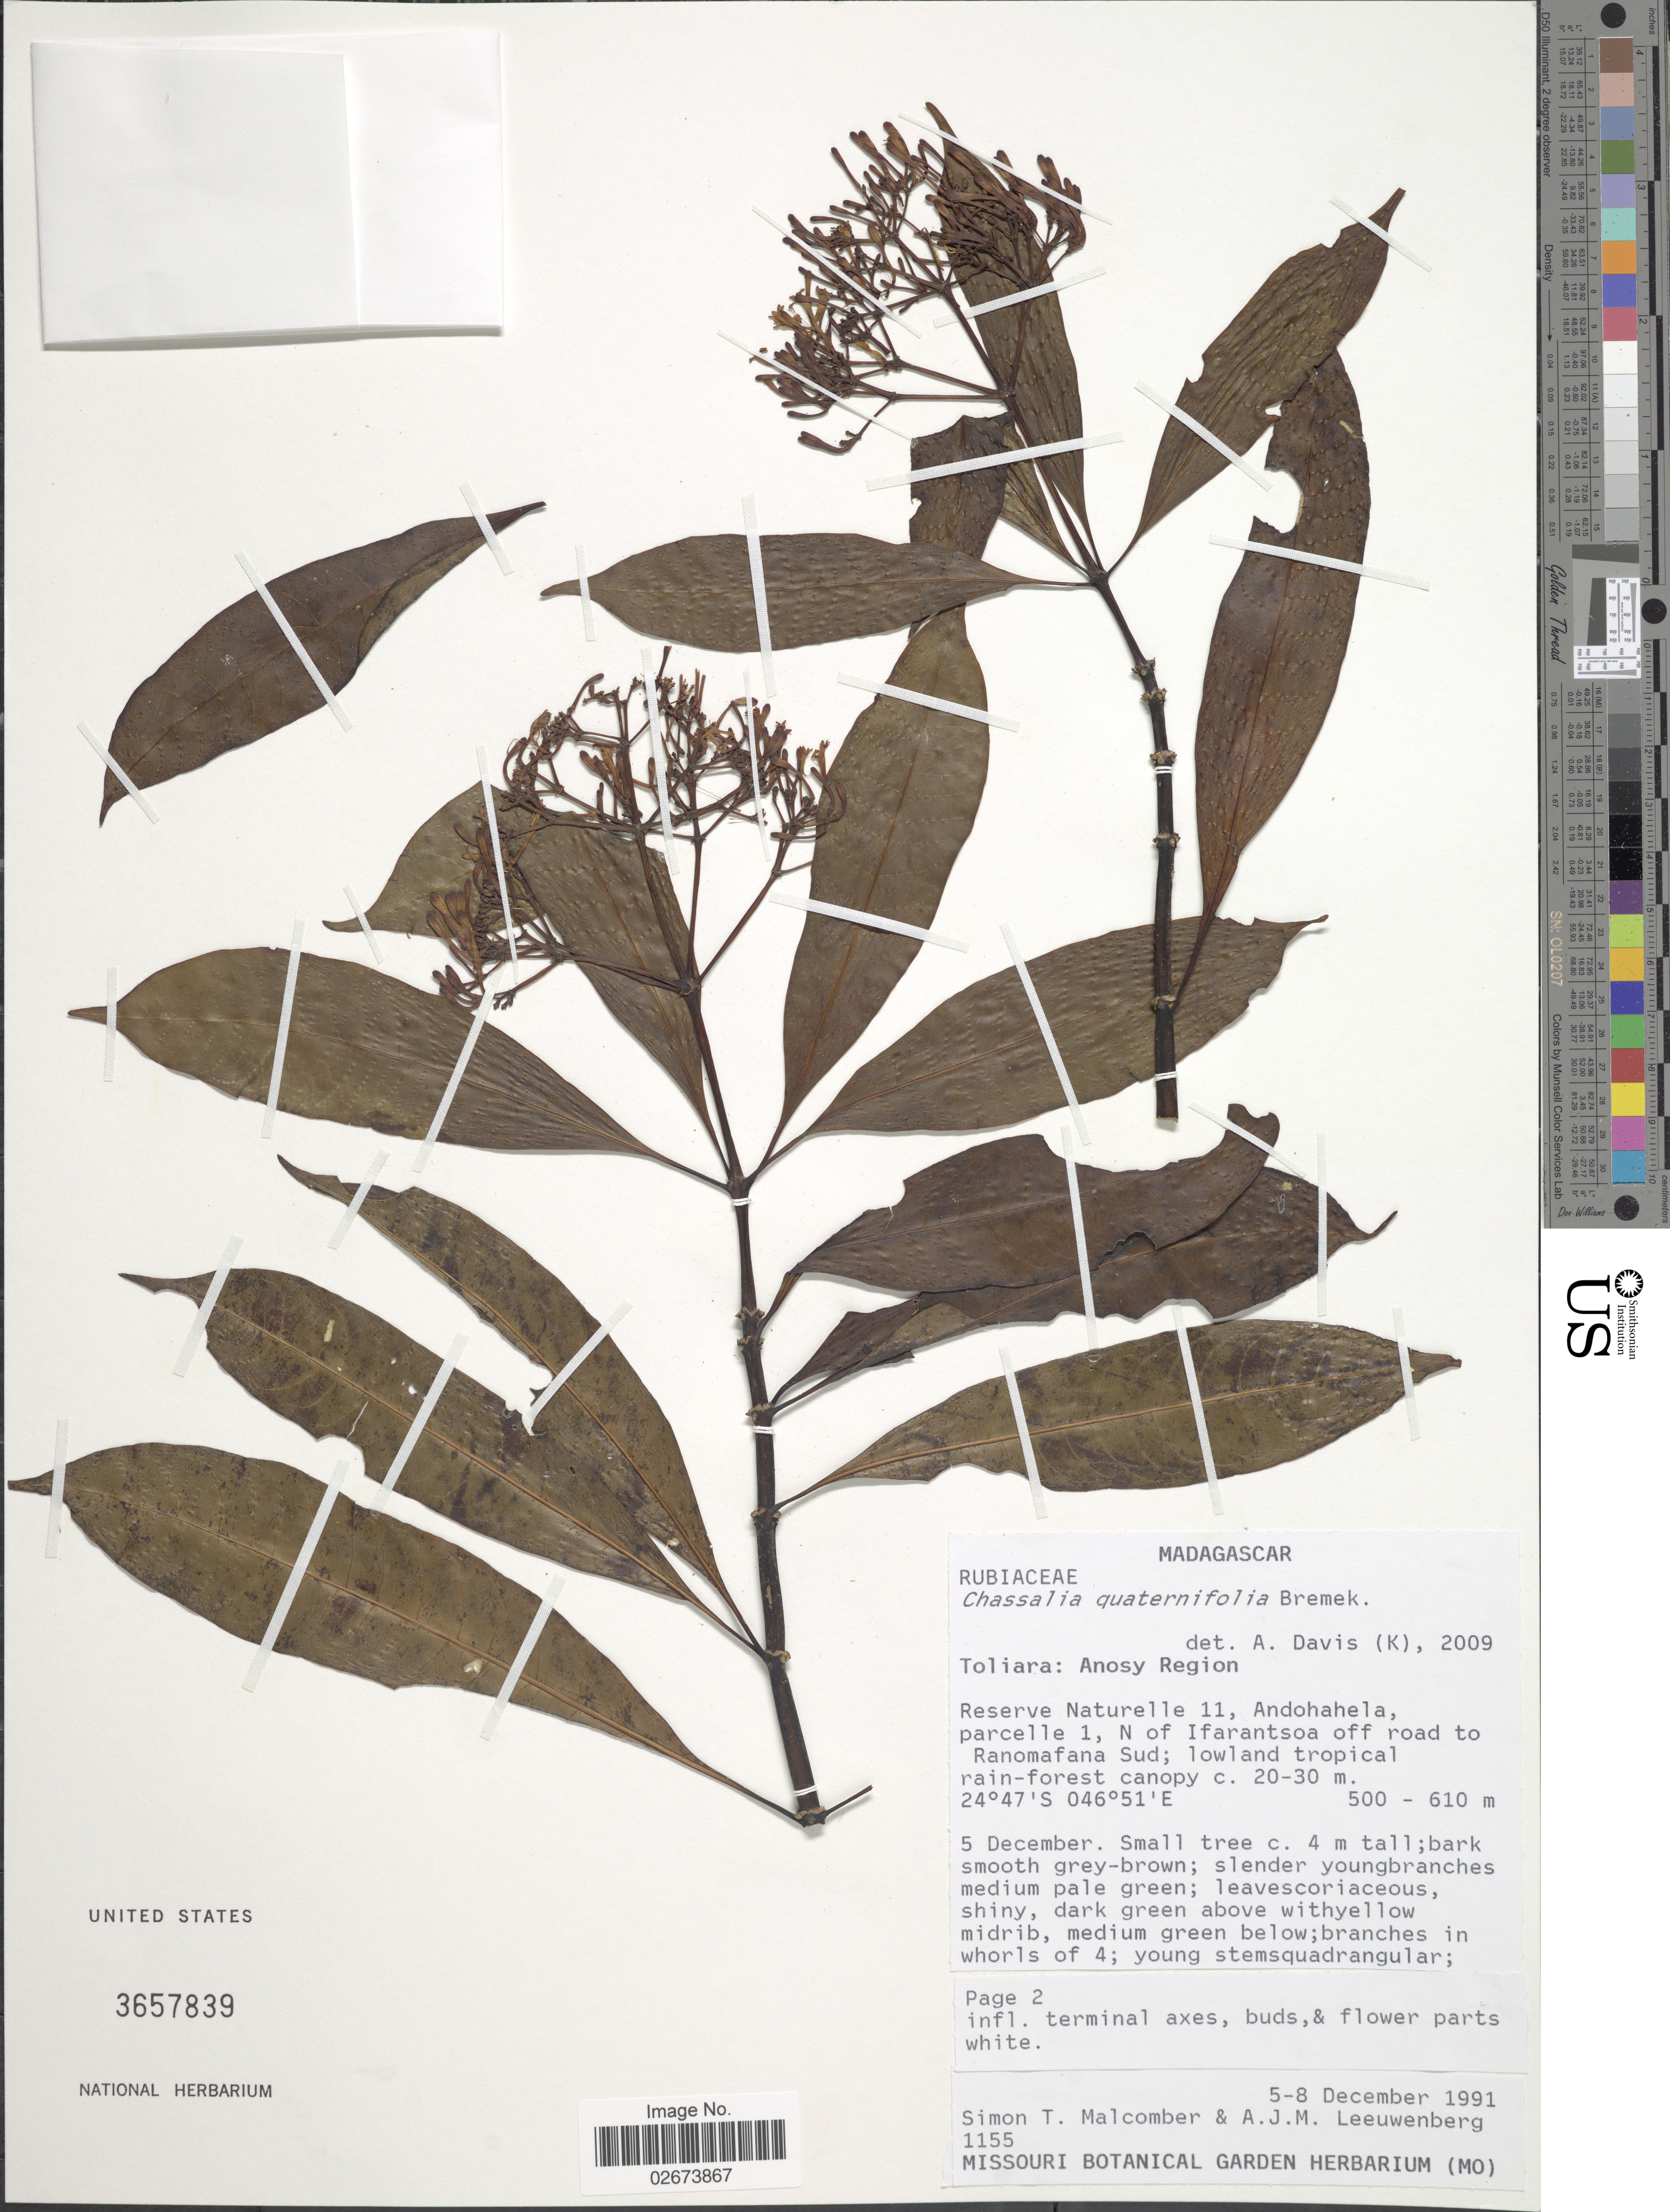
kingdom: Plantae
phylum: Tracheophyta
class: Magnoliopsida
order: Gentianales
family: Rubiaceae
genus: Chassalia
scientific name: Chassalia quaternifolia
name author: Bremek.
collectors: S. T. Malcomber & A. J. M. Leeuwenberg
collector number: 1155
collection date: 1991-12-05/1991-12-08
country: Madagascar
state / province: Anosy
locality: Anosy Region, NW of Tolanaro, Reserve Naturelle Integrale 11, (Andohahela) parcelle I, N of Ifarantsoa off road to Ranomafana Sud; lowland tropical rain-forest canopy.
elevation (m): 500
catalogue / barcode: US 3657839